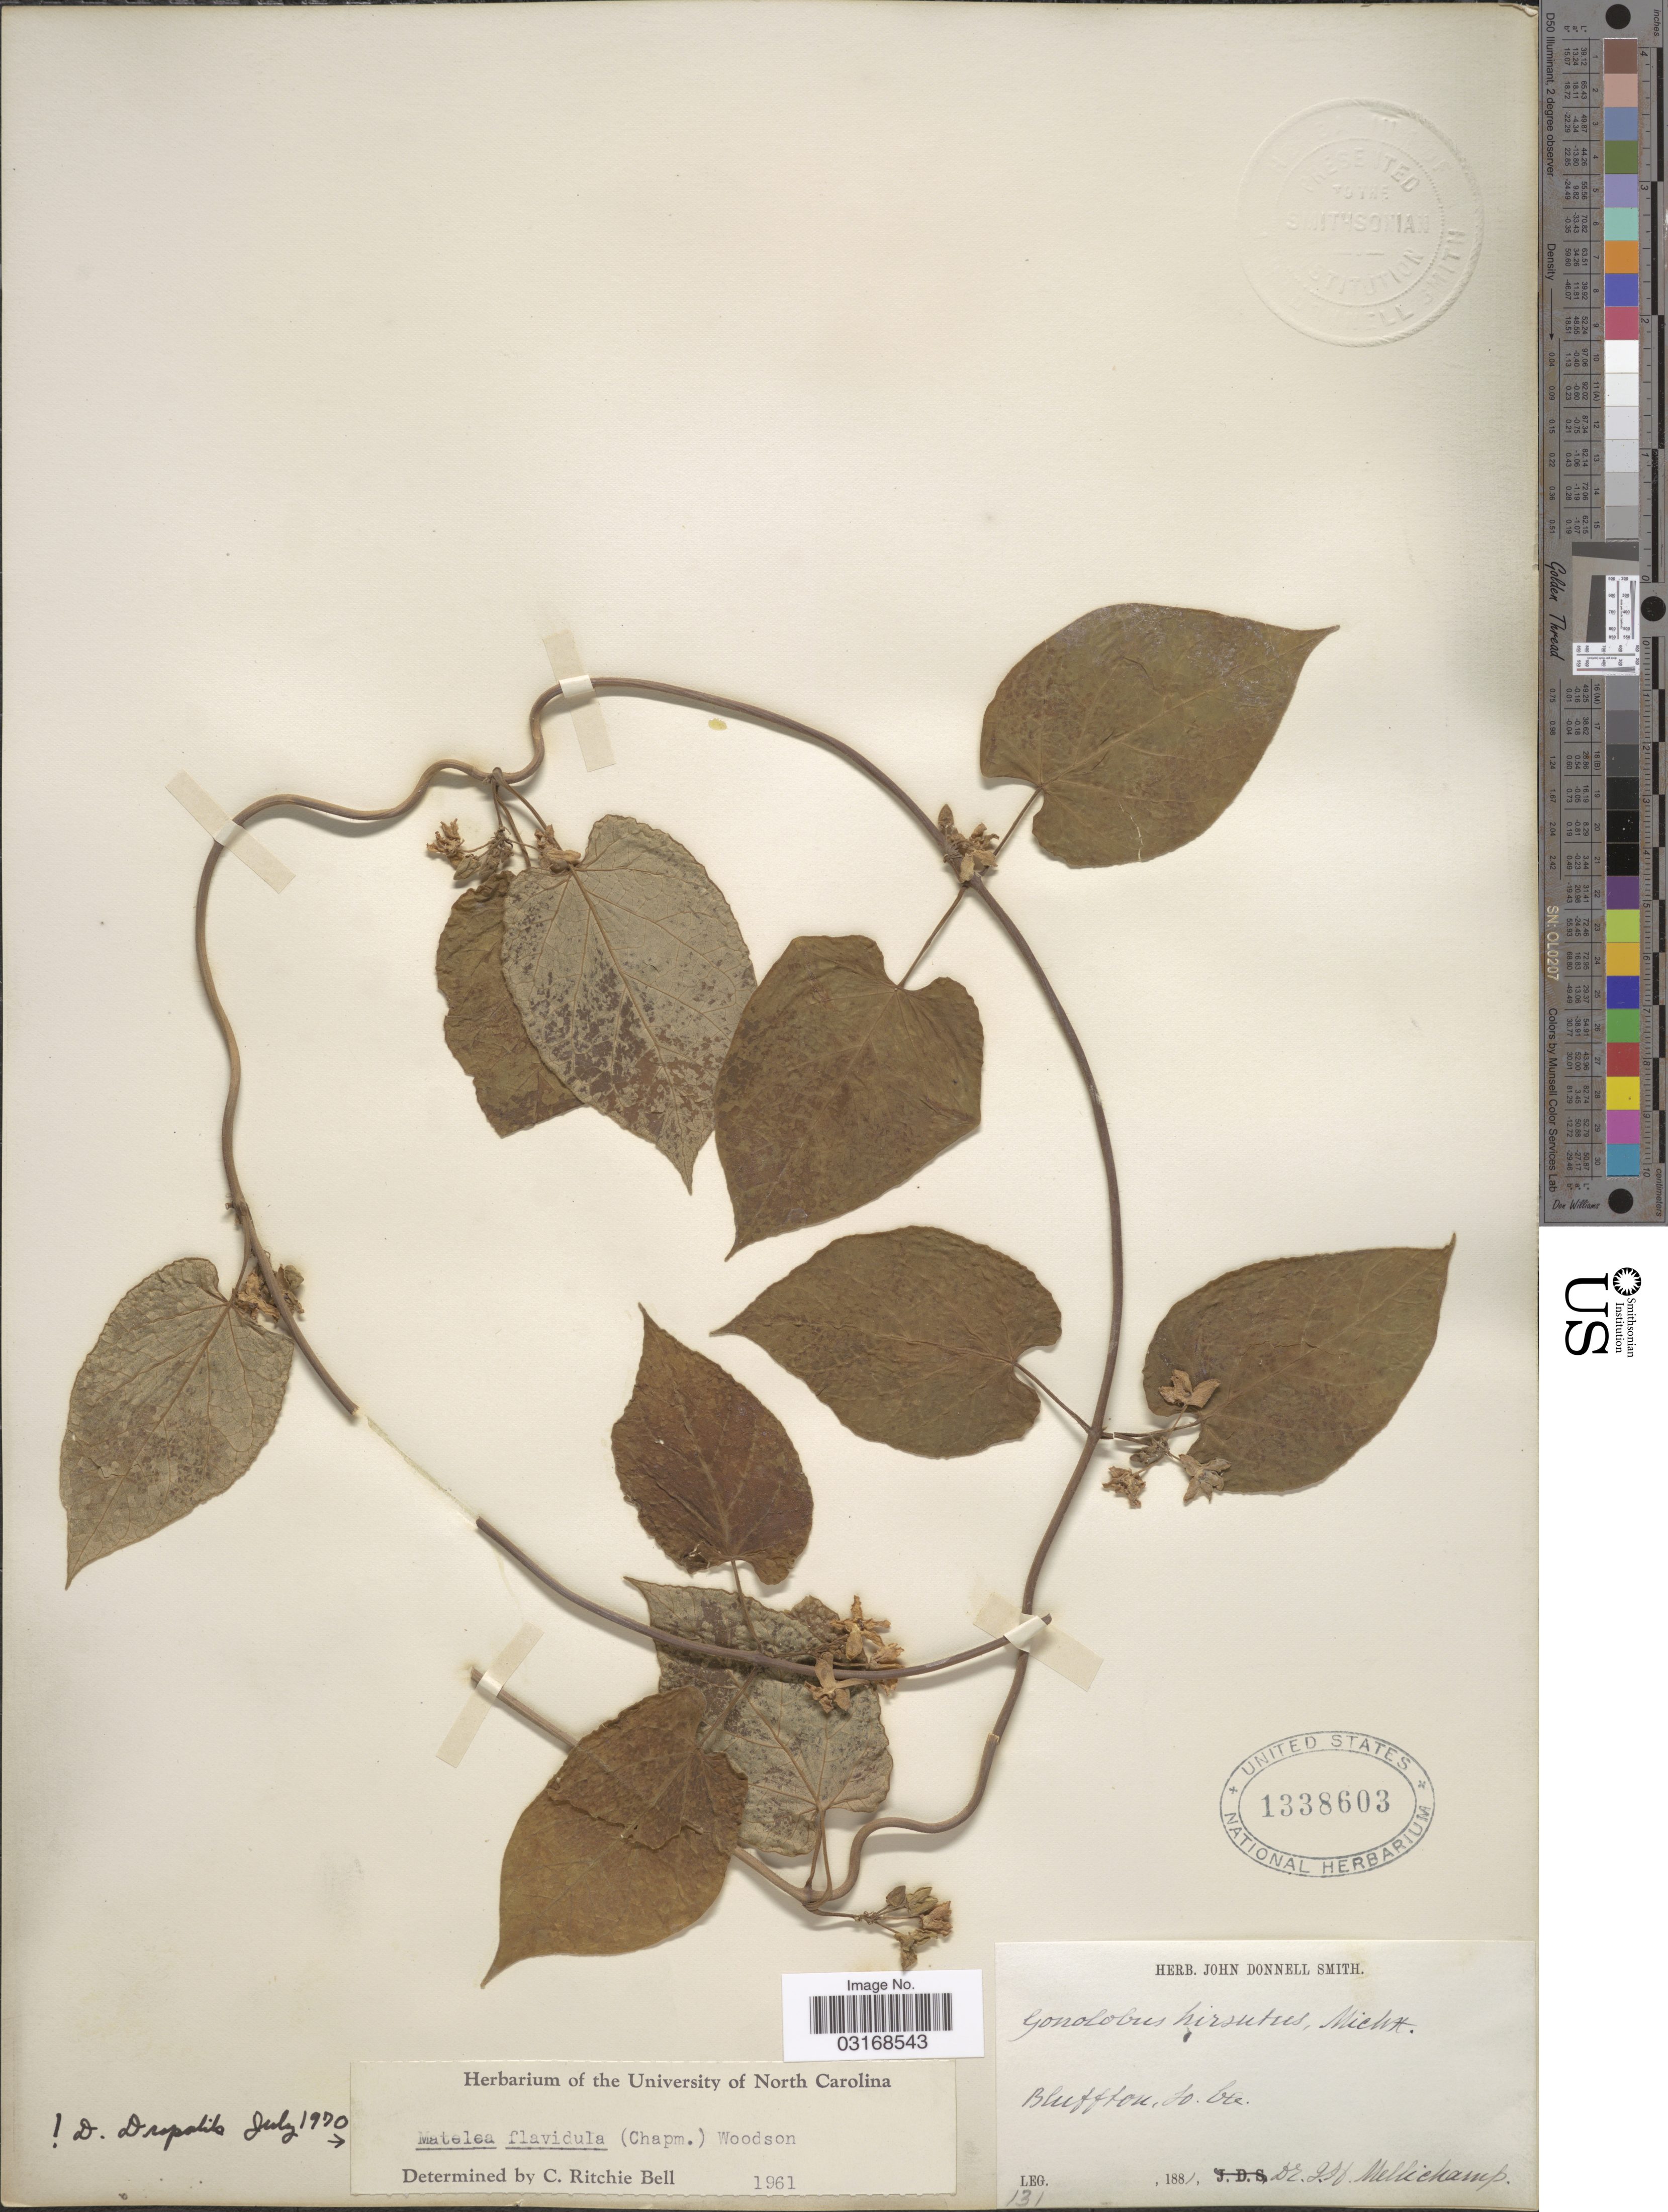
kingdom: Plantae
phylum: Tracheophyta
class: Magnoliopsida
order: Gentianales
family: Apocynaceae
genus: Matelea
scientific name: Matelea flavidula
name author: (Chapm.) J. Woodson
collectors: J. H. Mellichamp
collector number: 131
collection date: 1881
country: United States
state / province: South Carolina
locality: Bluffton, So. Ca.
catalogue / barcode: US 1338603